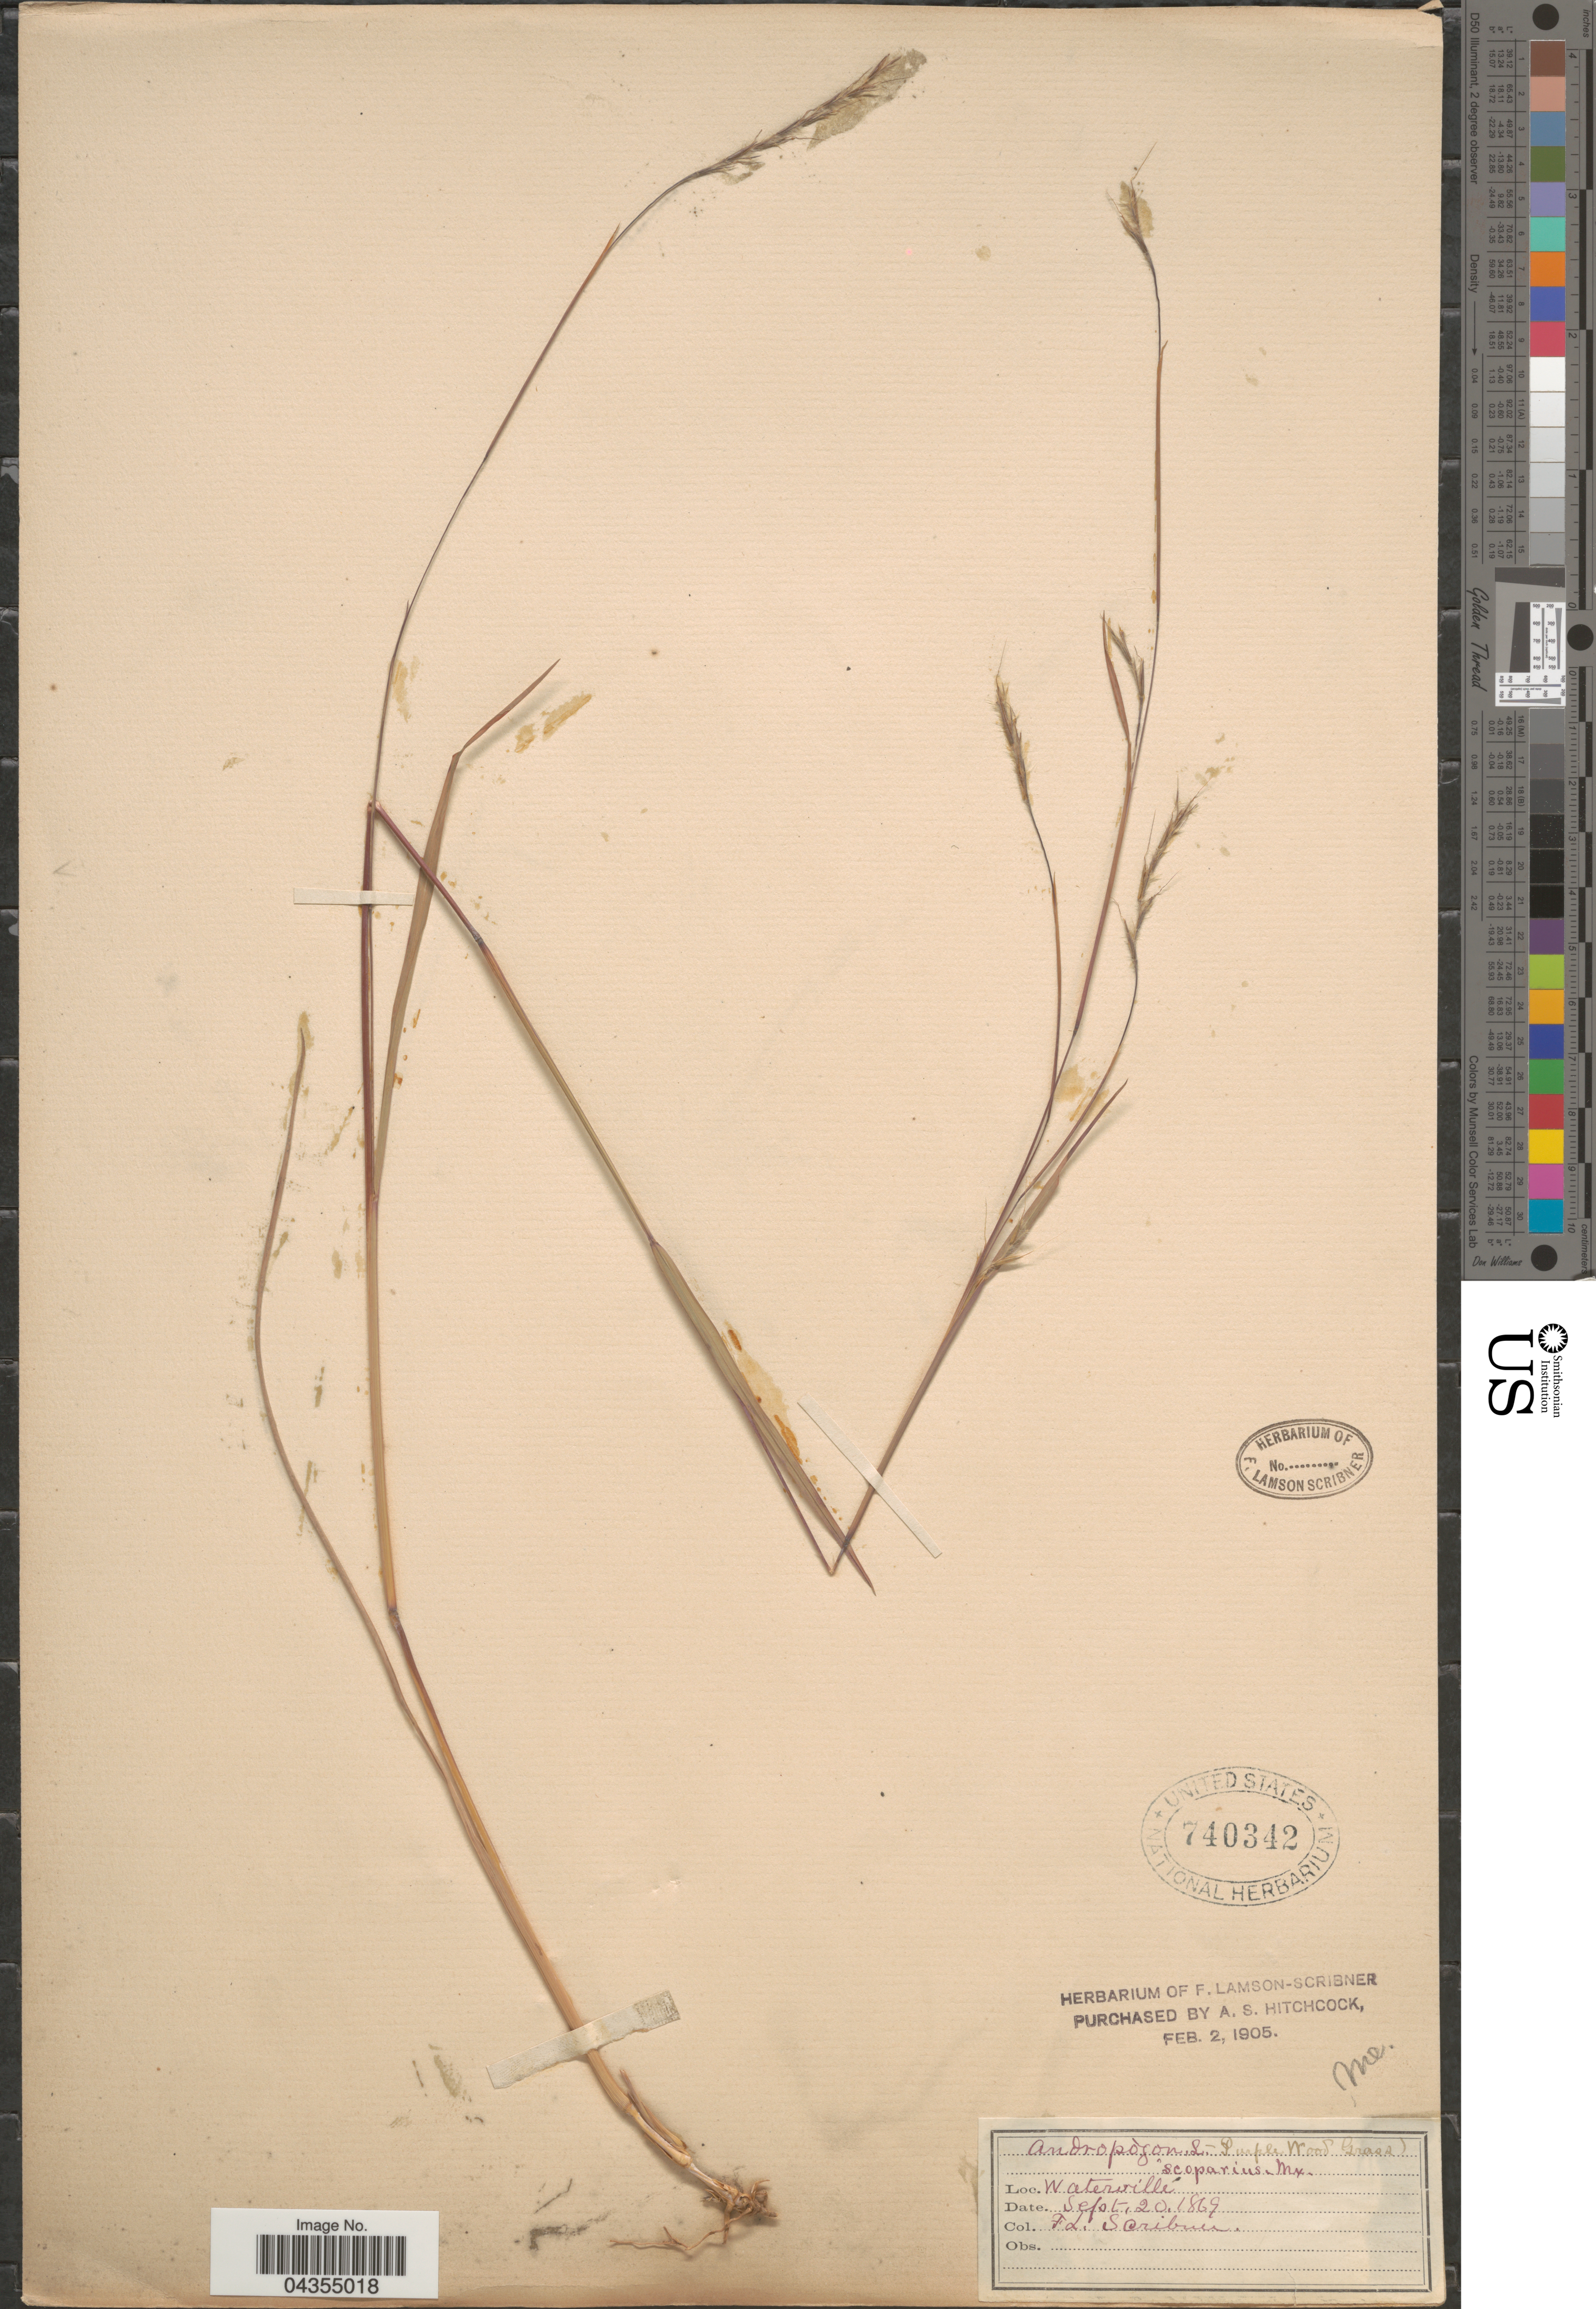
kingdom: Plantae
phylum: Tracheophyta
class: Liliopsida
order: Poales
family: Poaceae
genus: Schizachyrium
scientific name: Schizachyrium sanguineum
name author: (Retz.) Alston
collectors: F. Lamson-Scribner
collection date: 1869-09-20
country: United States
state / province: Maine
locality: Waterville.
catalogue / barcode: US 740342